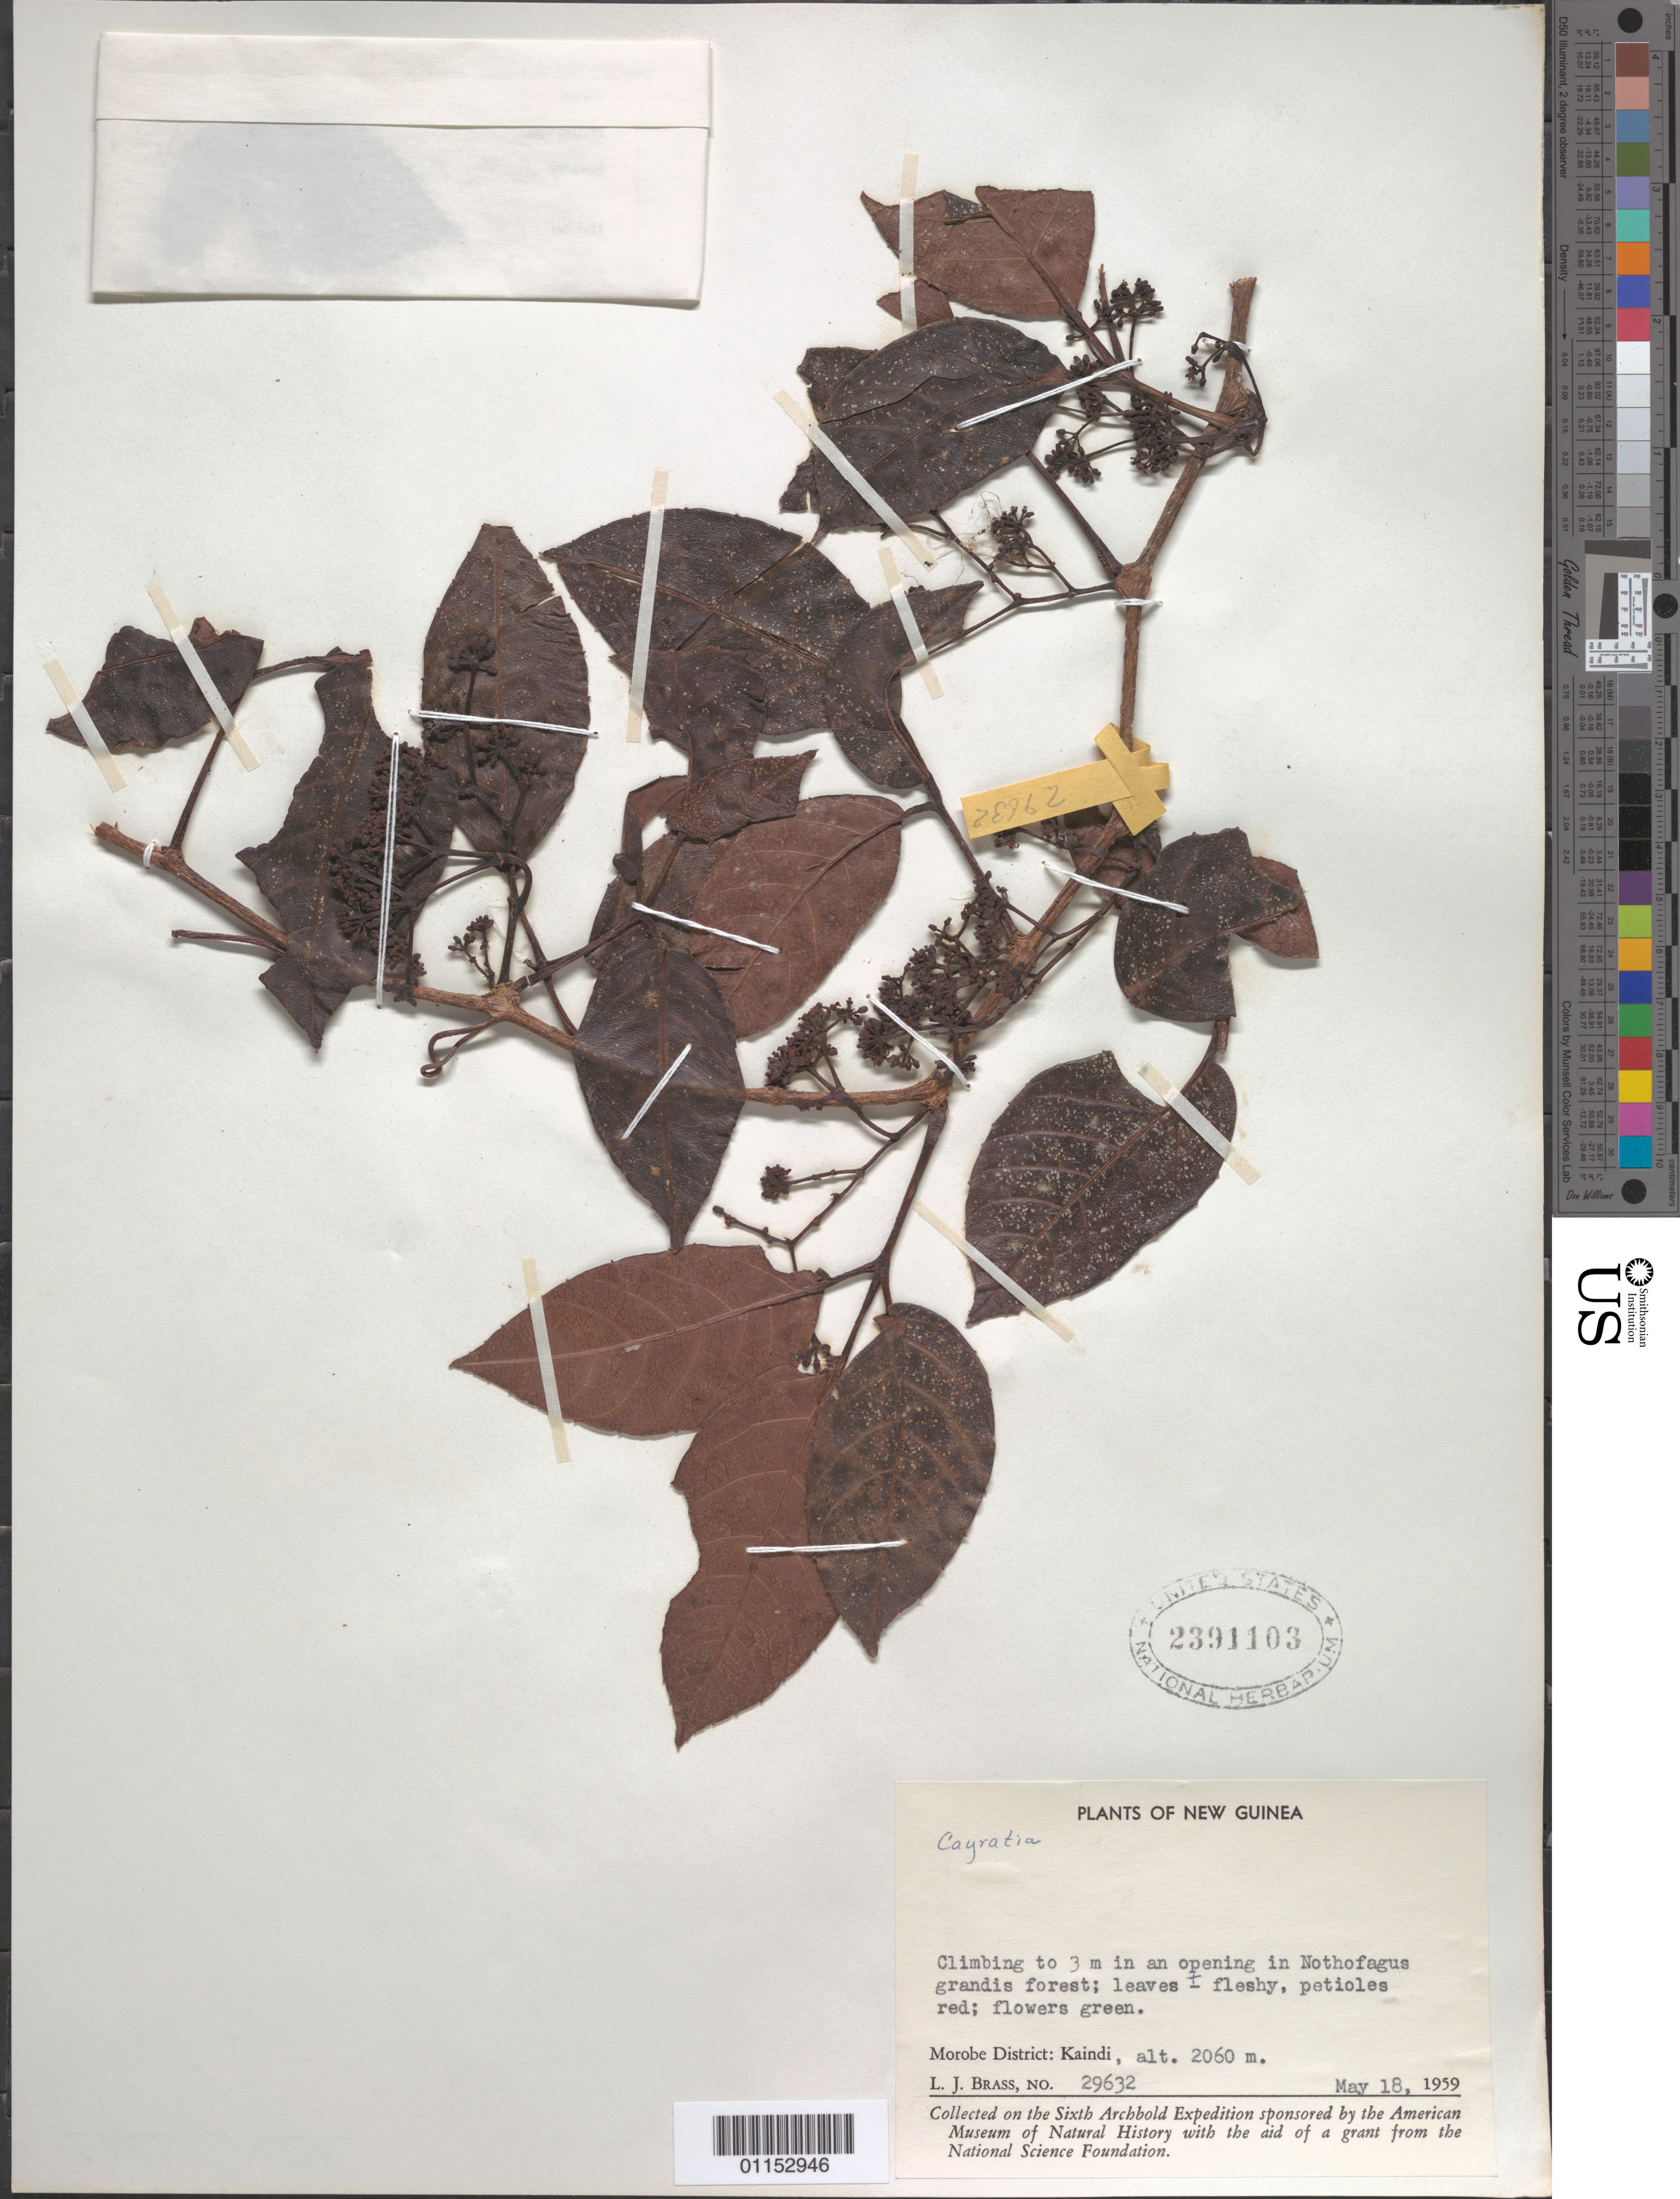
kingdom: Plantae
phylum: Tracheophyta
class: Magnoliopsida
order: Vitales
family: Vitaceae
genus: Cayratia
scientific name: Cayratia sp.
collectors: L. J. Brass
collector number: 29632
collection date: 1959-05-18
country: Papua New Guinea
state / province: Morobe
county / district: Morobe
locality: Kaindi.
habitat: Climbing in an opening in Nothofagus grandis forest.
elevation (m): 2060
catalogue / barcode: US 2391103